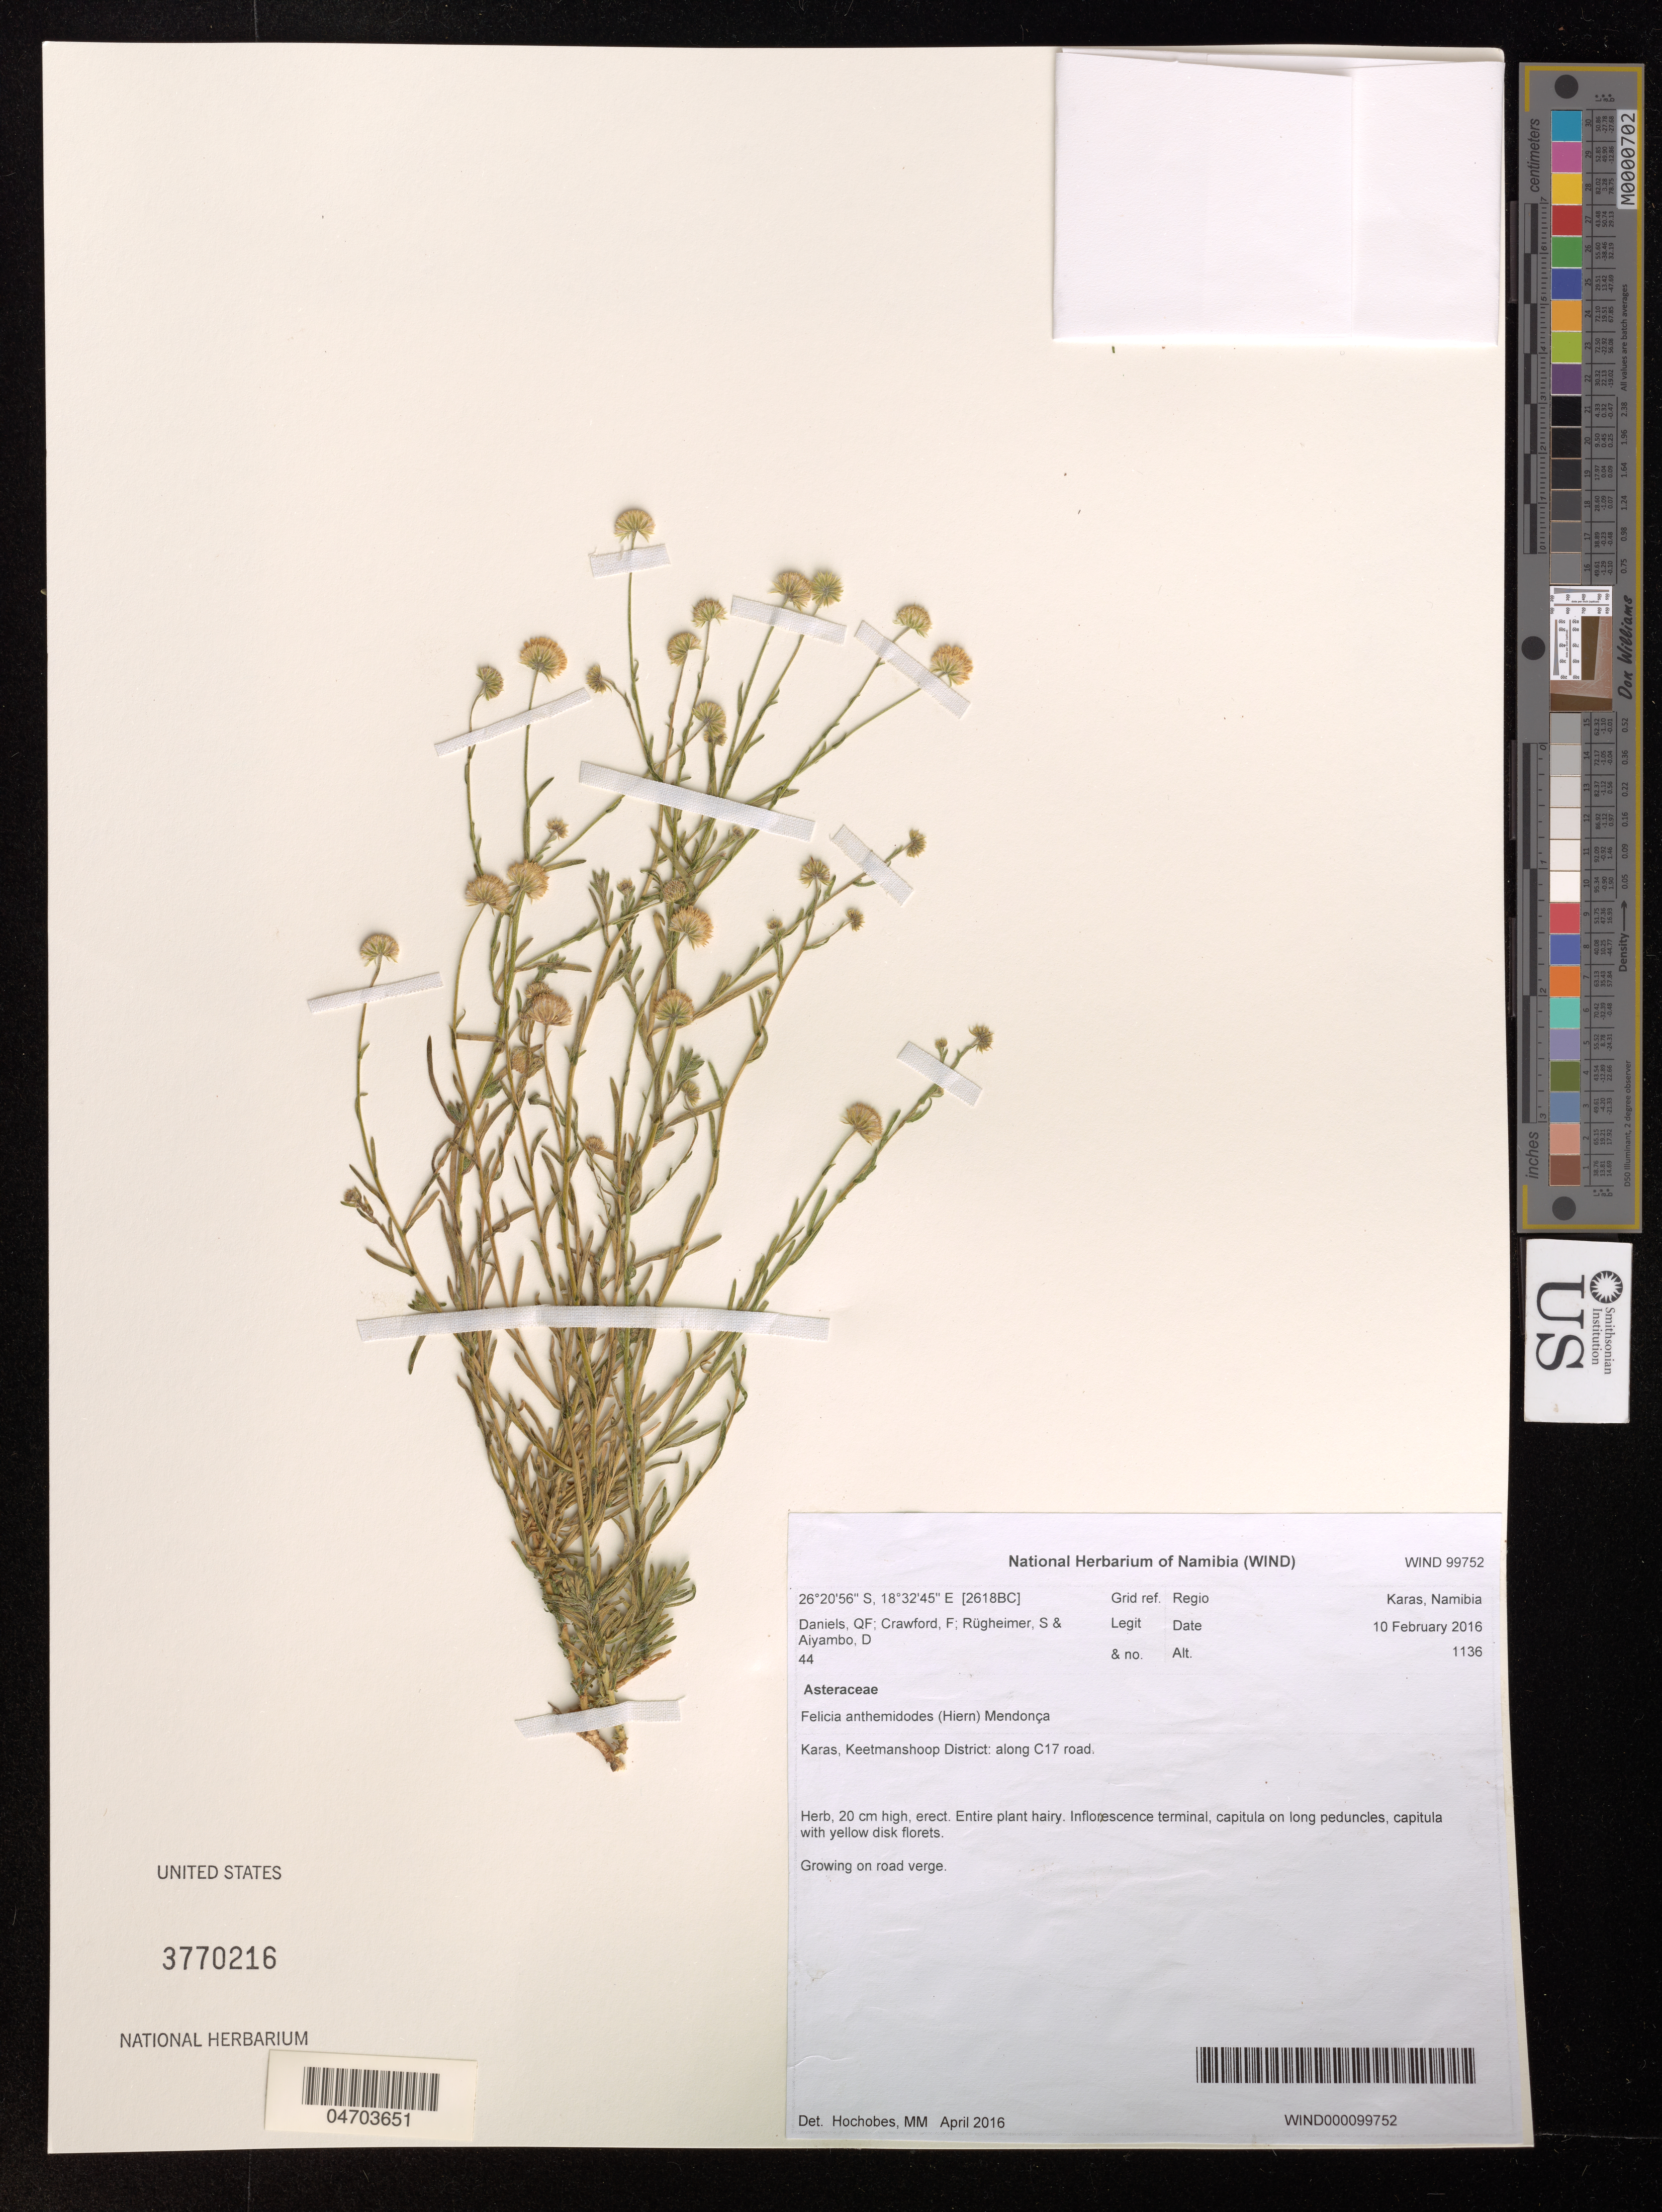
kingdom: Plantae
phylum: Tracheophyta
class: Magnoliopsida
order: Asterales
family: Asteraceae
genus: Felicia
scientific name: Felicia anthemidodes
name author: (Hiern) Mendonça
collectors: Q. Daniels, F. Crawford, S. Rugheimer & D. Aiyambo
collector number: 44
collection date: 2016-02-10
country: Namibia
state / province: Karas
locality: Keetmanshoop District: along C17 road.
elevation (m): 1136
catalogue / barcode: US 3770216